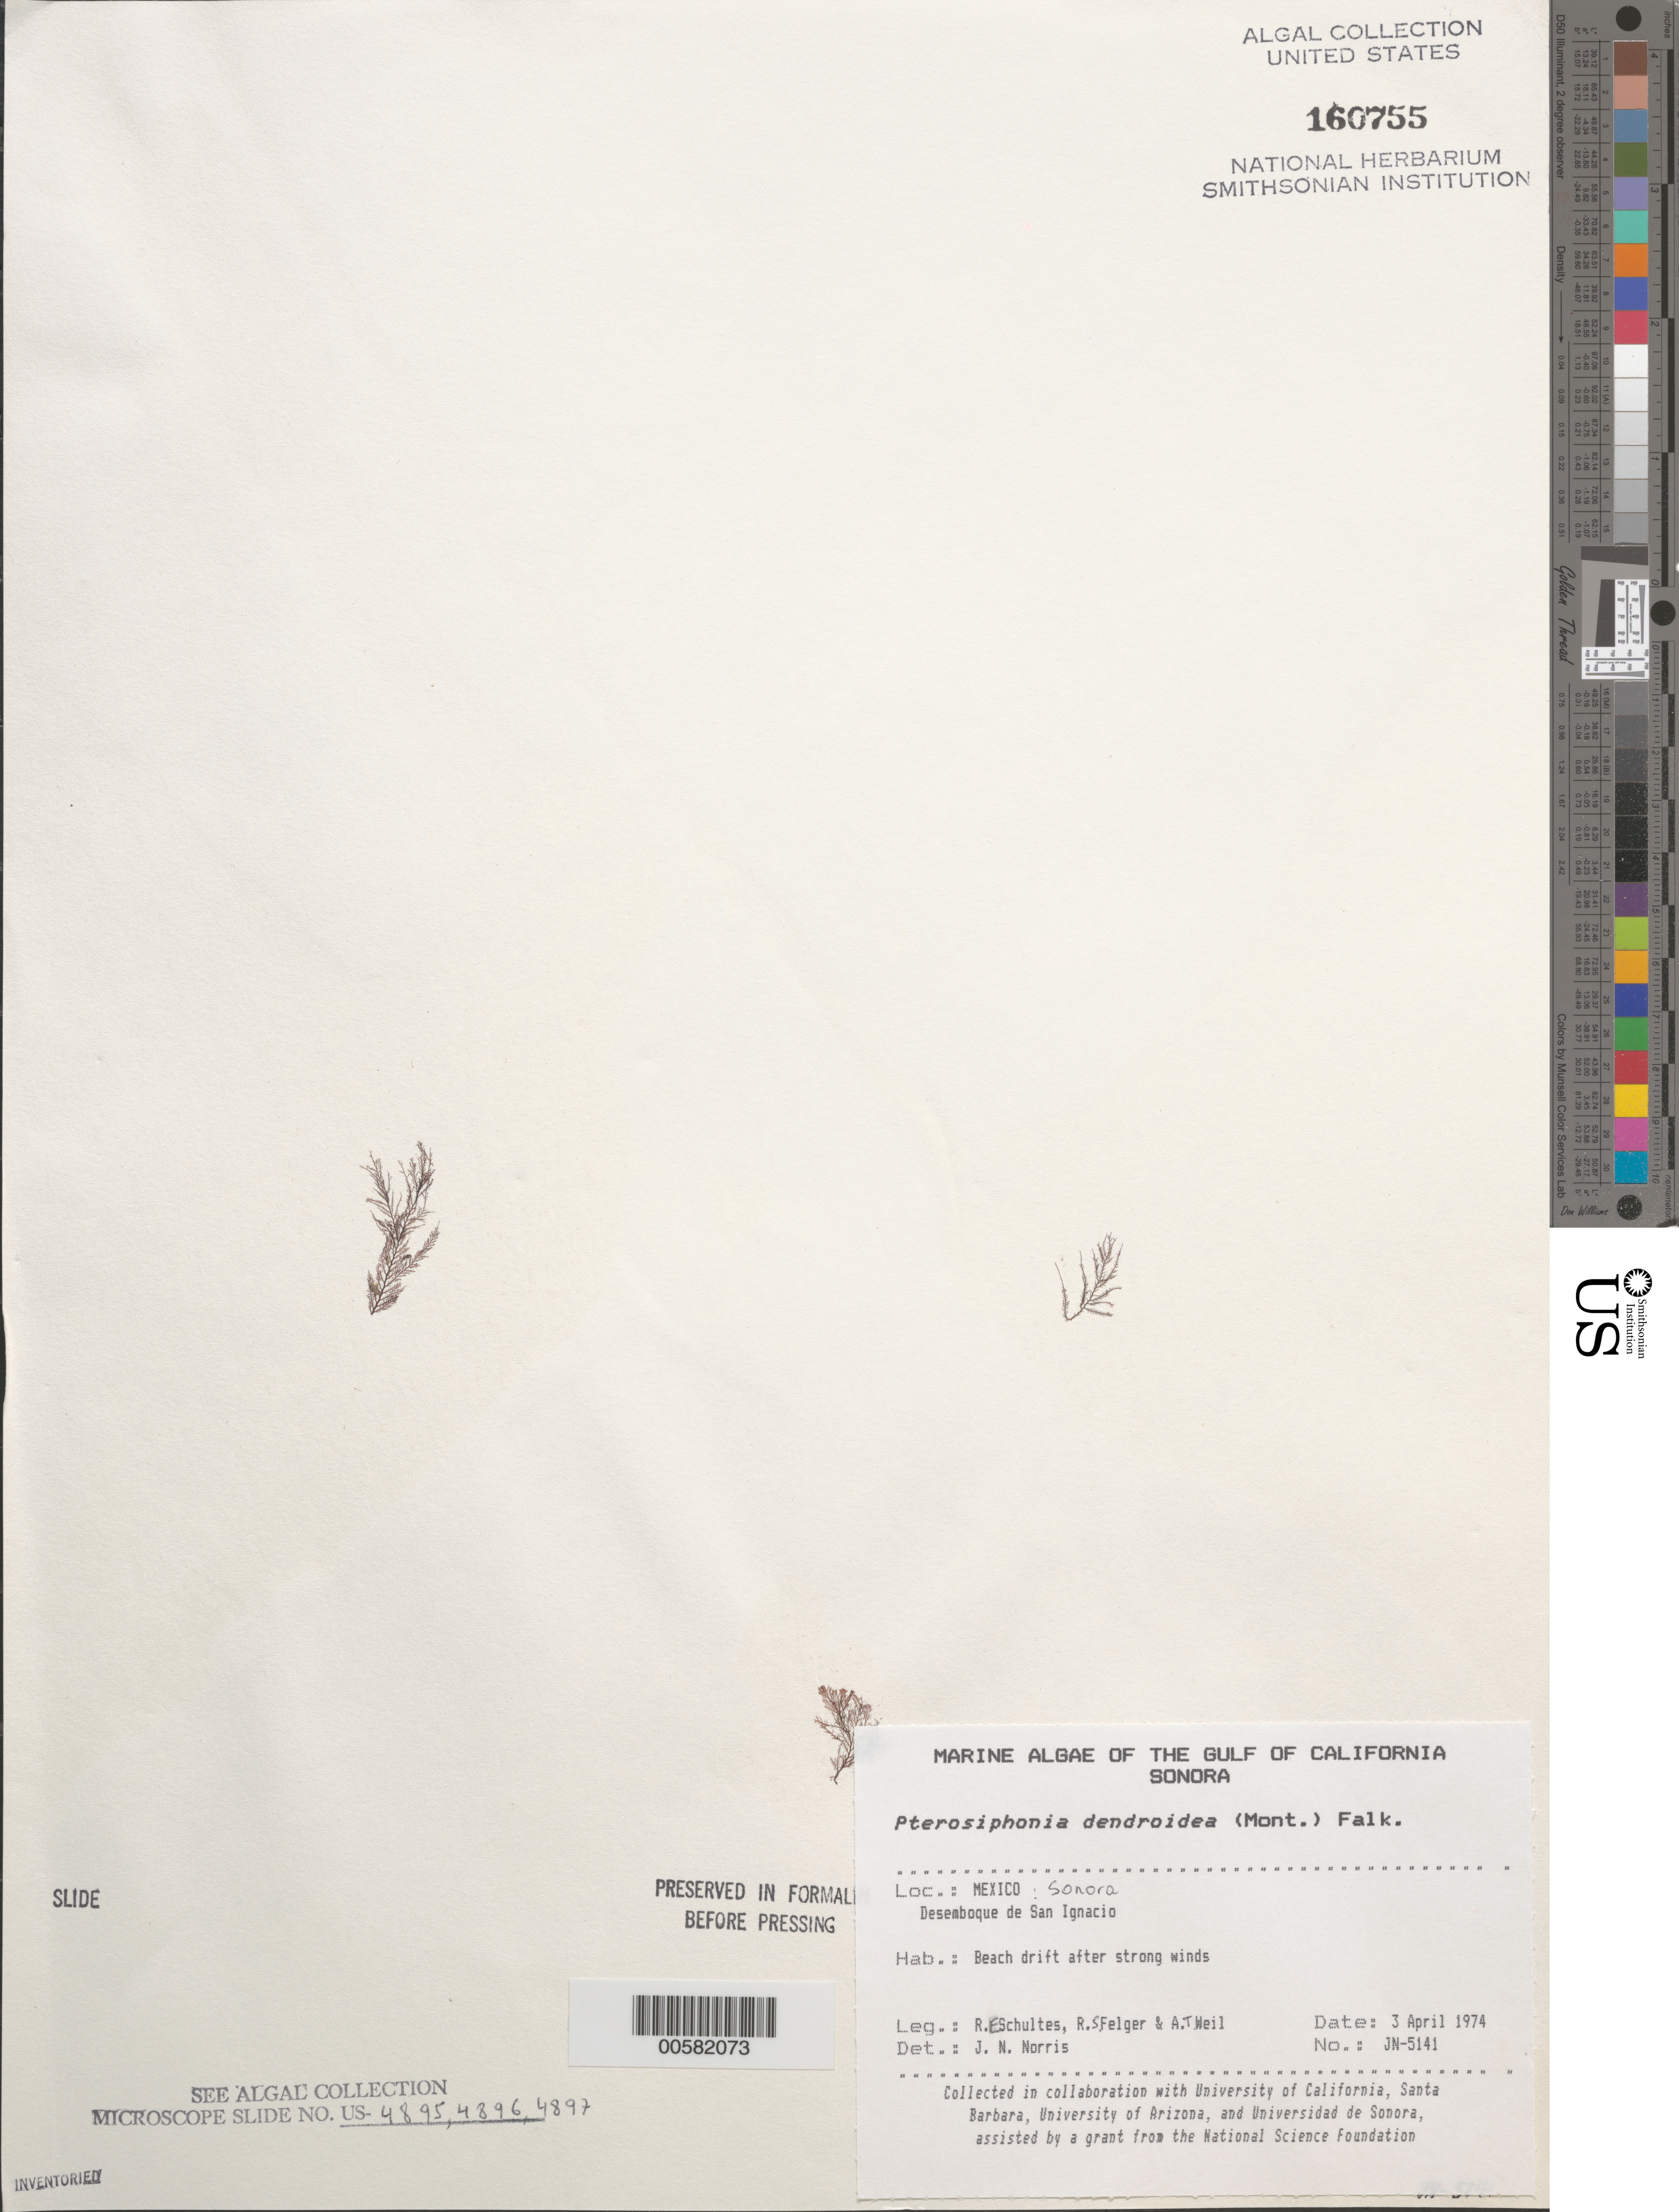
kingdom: Plantae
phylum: Rhodophyta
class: Florideophyceae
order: Ceramiales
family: Rhodomelaceae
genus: Symphyocladiella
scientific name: Symphyocladiella dendroidea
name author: (Montagne) Bustamante et al.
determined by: Algae name updating Project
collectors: R. E. Schultes, R. S. Felger & A. T. Weil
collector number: JN-5141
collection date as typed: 03 Apr 1974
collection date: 1974-04-03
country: Mexico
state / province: Sonora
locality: Desemboque de San Ignacio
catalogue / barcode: US 160755